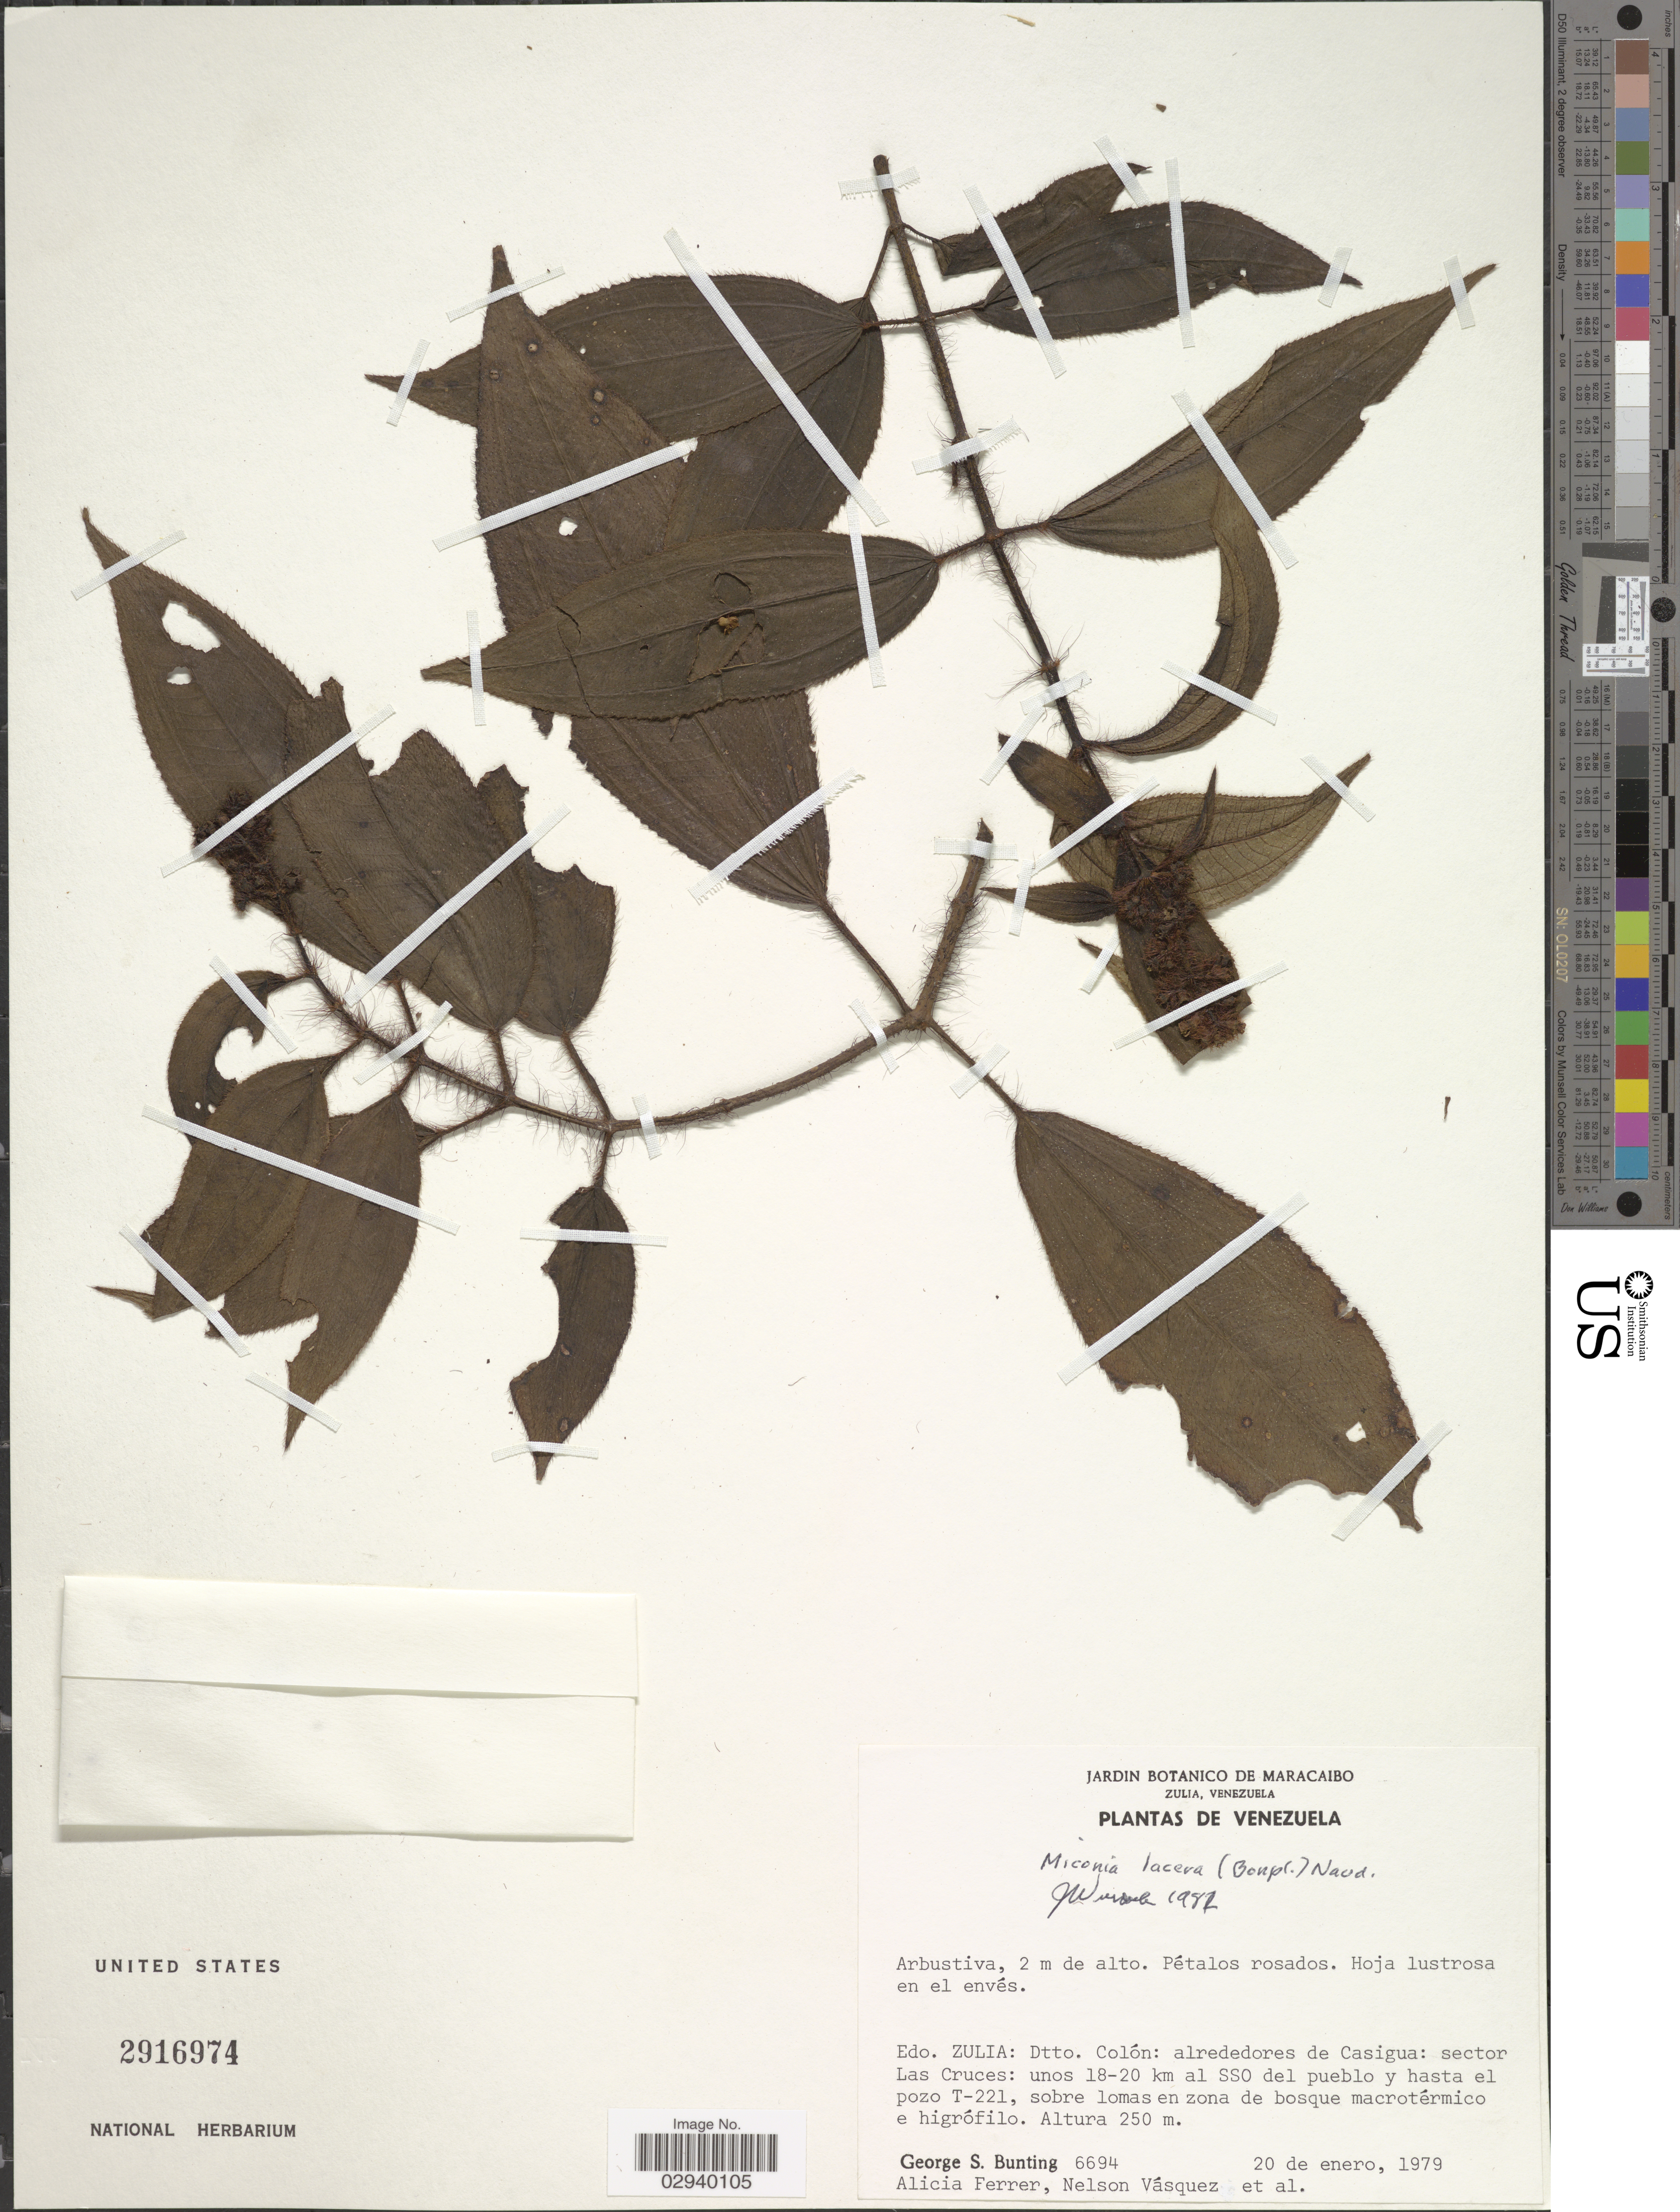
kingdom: Plantae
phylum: Tracheophyta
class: Magnoliopsida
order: Myrtales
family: Melastomataceae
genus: Miconia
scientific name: Miconia lacera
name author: (Bonpl.) Naudin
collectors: G. S. Bunting, A. Ferrer, N. Vásquez & et al.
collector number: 6694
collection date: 1979-01-20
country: Venezuela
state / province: Zulia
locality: Dtto. Colón: alrededores de Casigua: sector Las Cruces: unos 18-20 km al SSO del pueblo y hasta el pozo T-221.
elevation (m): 250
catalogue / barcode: US 2916974